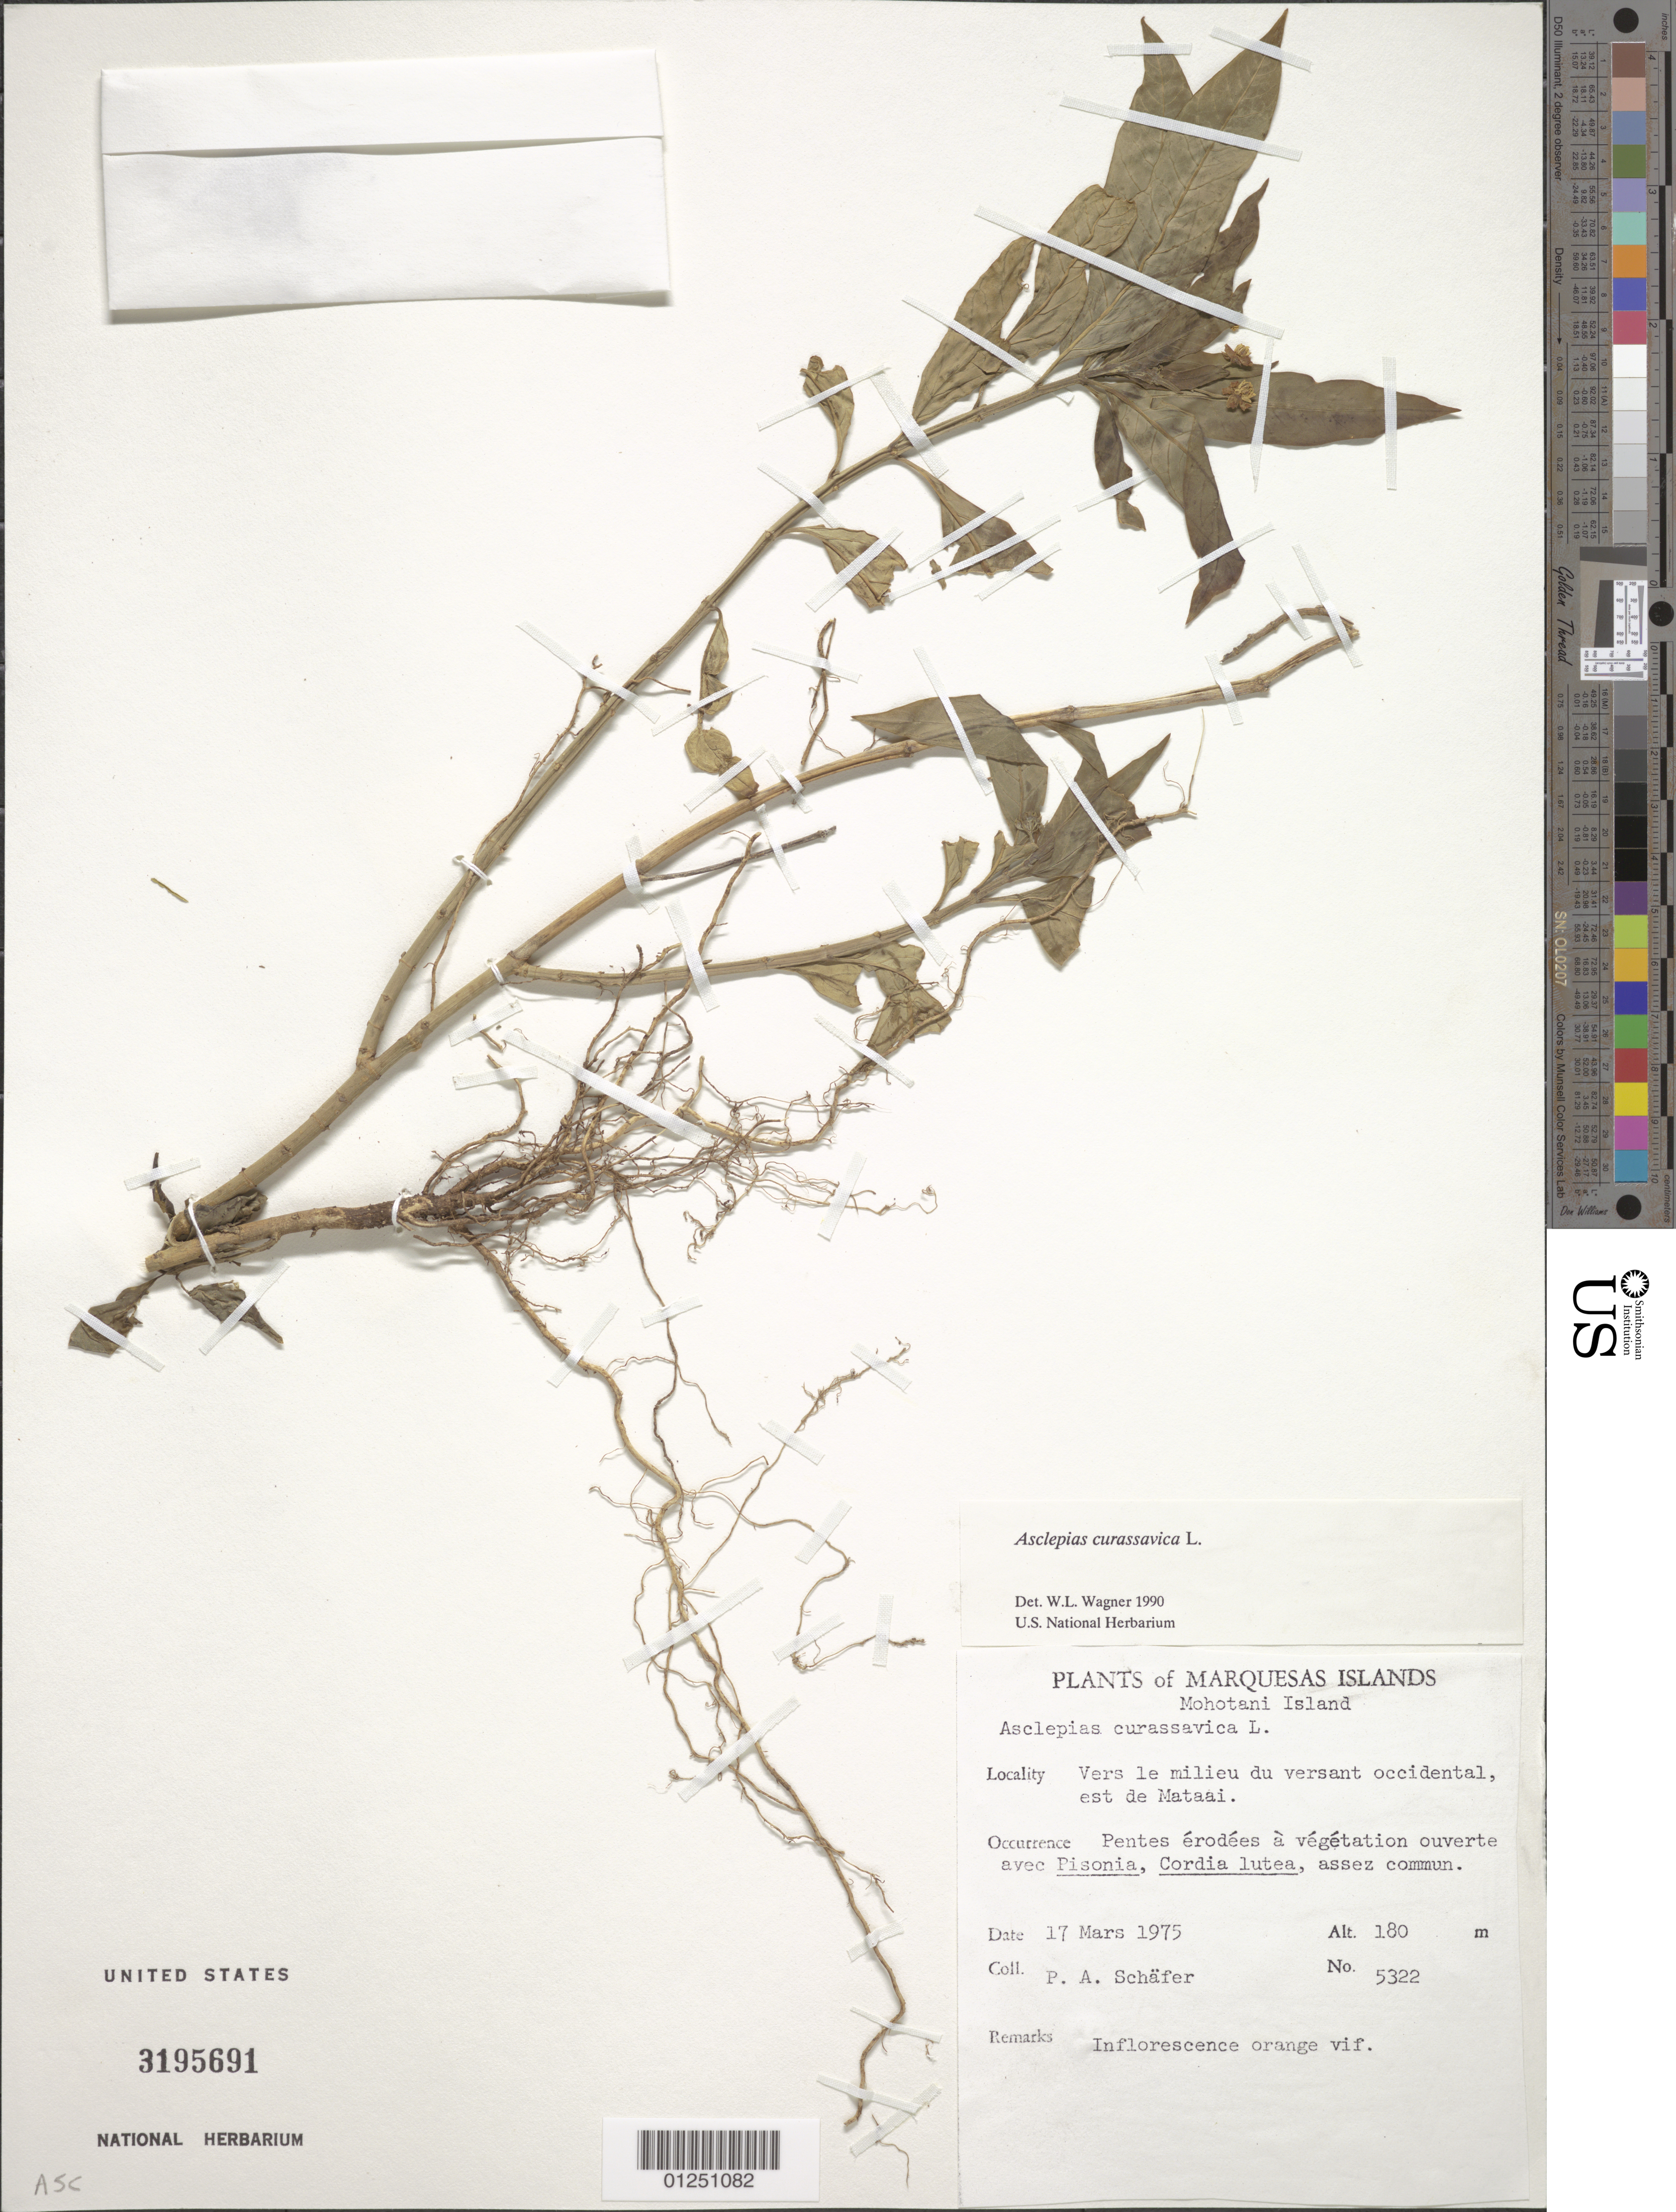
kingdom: Plantae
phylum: Tracheophyta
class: Magnoliopsida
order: Gentianales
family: Apocynaceae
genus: Asclepias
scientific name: Asclepias curassavica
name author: L.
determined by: Wagner, W. L., (BOT), Smithsonian Institution - National Museum of Natural History (UNITED STATES)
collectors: P. A. Schäfer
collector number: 5322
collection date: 1975-03-17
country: French Polynesia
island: Mohotani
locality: Vers le milieu du versant occidentale, E de Mataai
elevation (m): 180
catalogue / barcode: US 3195691